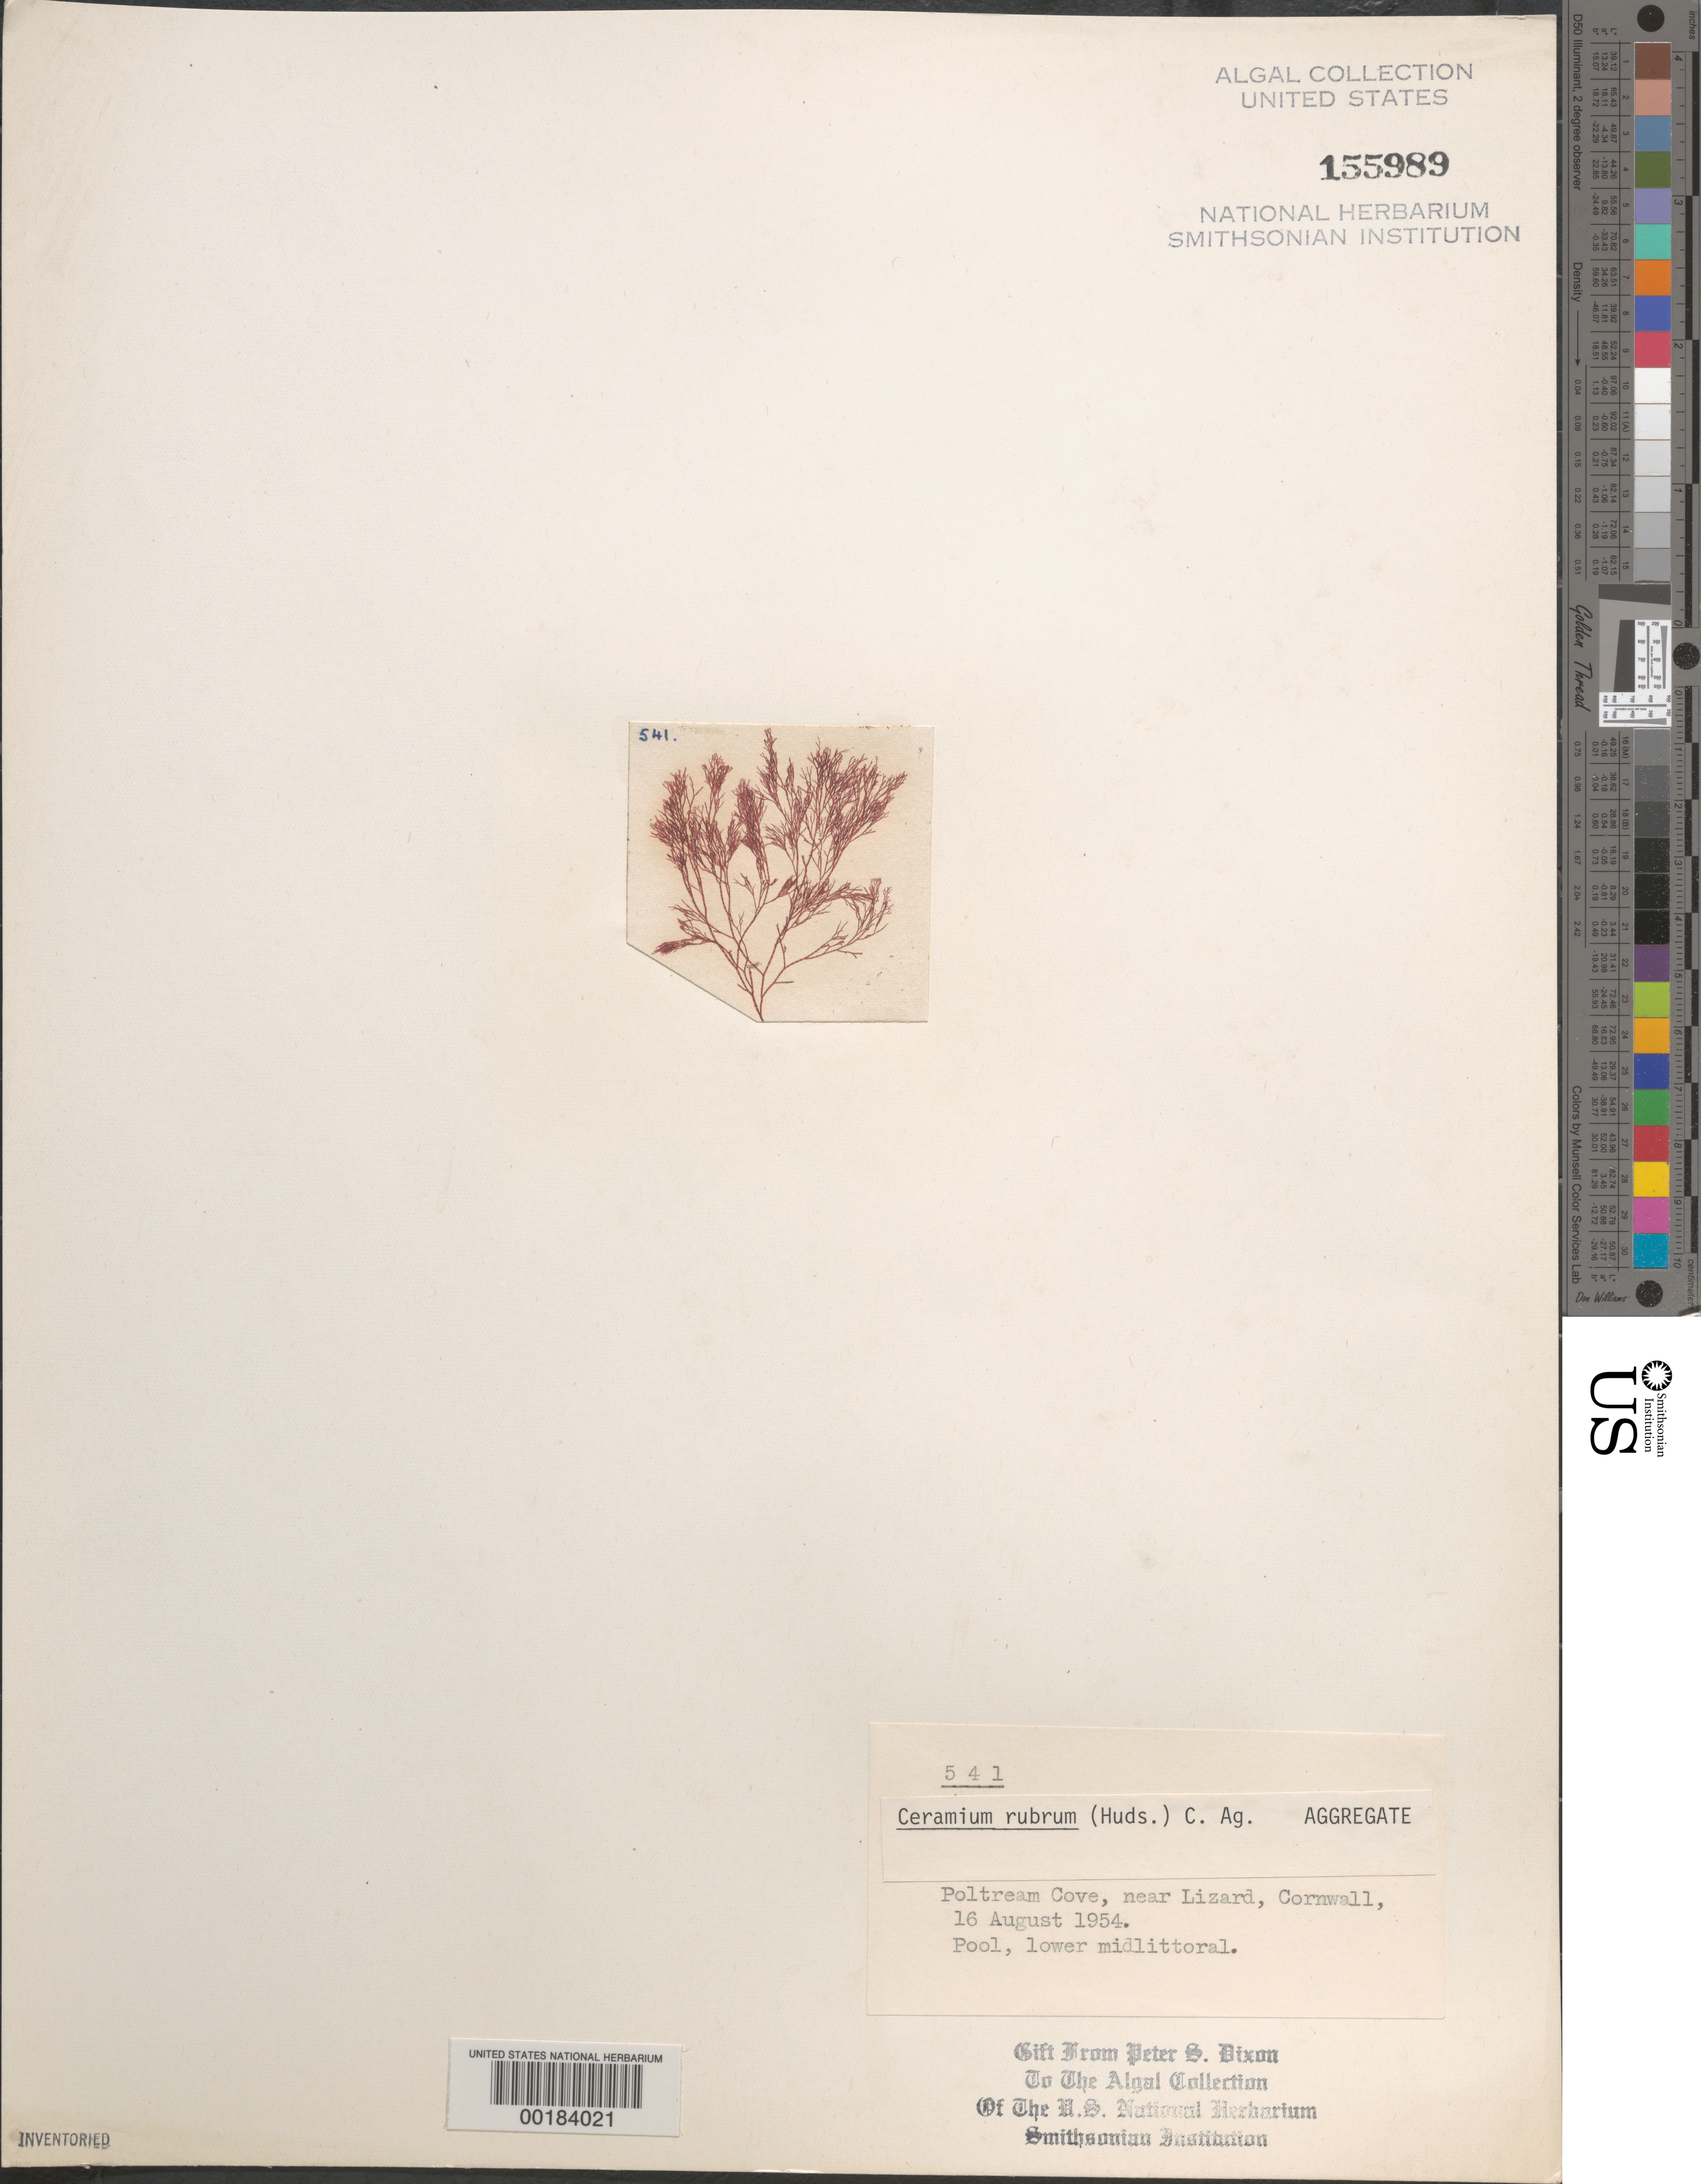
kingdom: Plantae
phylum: Rhodophyta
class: Florideophyceae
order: Ceramiales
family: Ceramiaceae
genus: Ceramium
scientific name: Ceramium rubrum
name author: C. Agardh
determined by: Dixon, P. S.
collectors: P. S. Dixon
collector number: PSD 541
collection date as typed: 16 Aug 1954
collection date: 1954-08-16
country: United Kingdom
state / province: England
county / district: Cornwall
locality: Poltream Cove, near Lizard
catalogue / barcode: US 155989